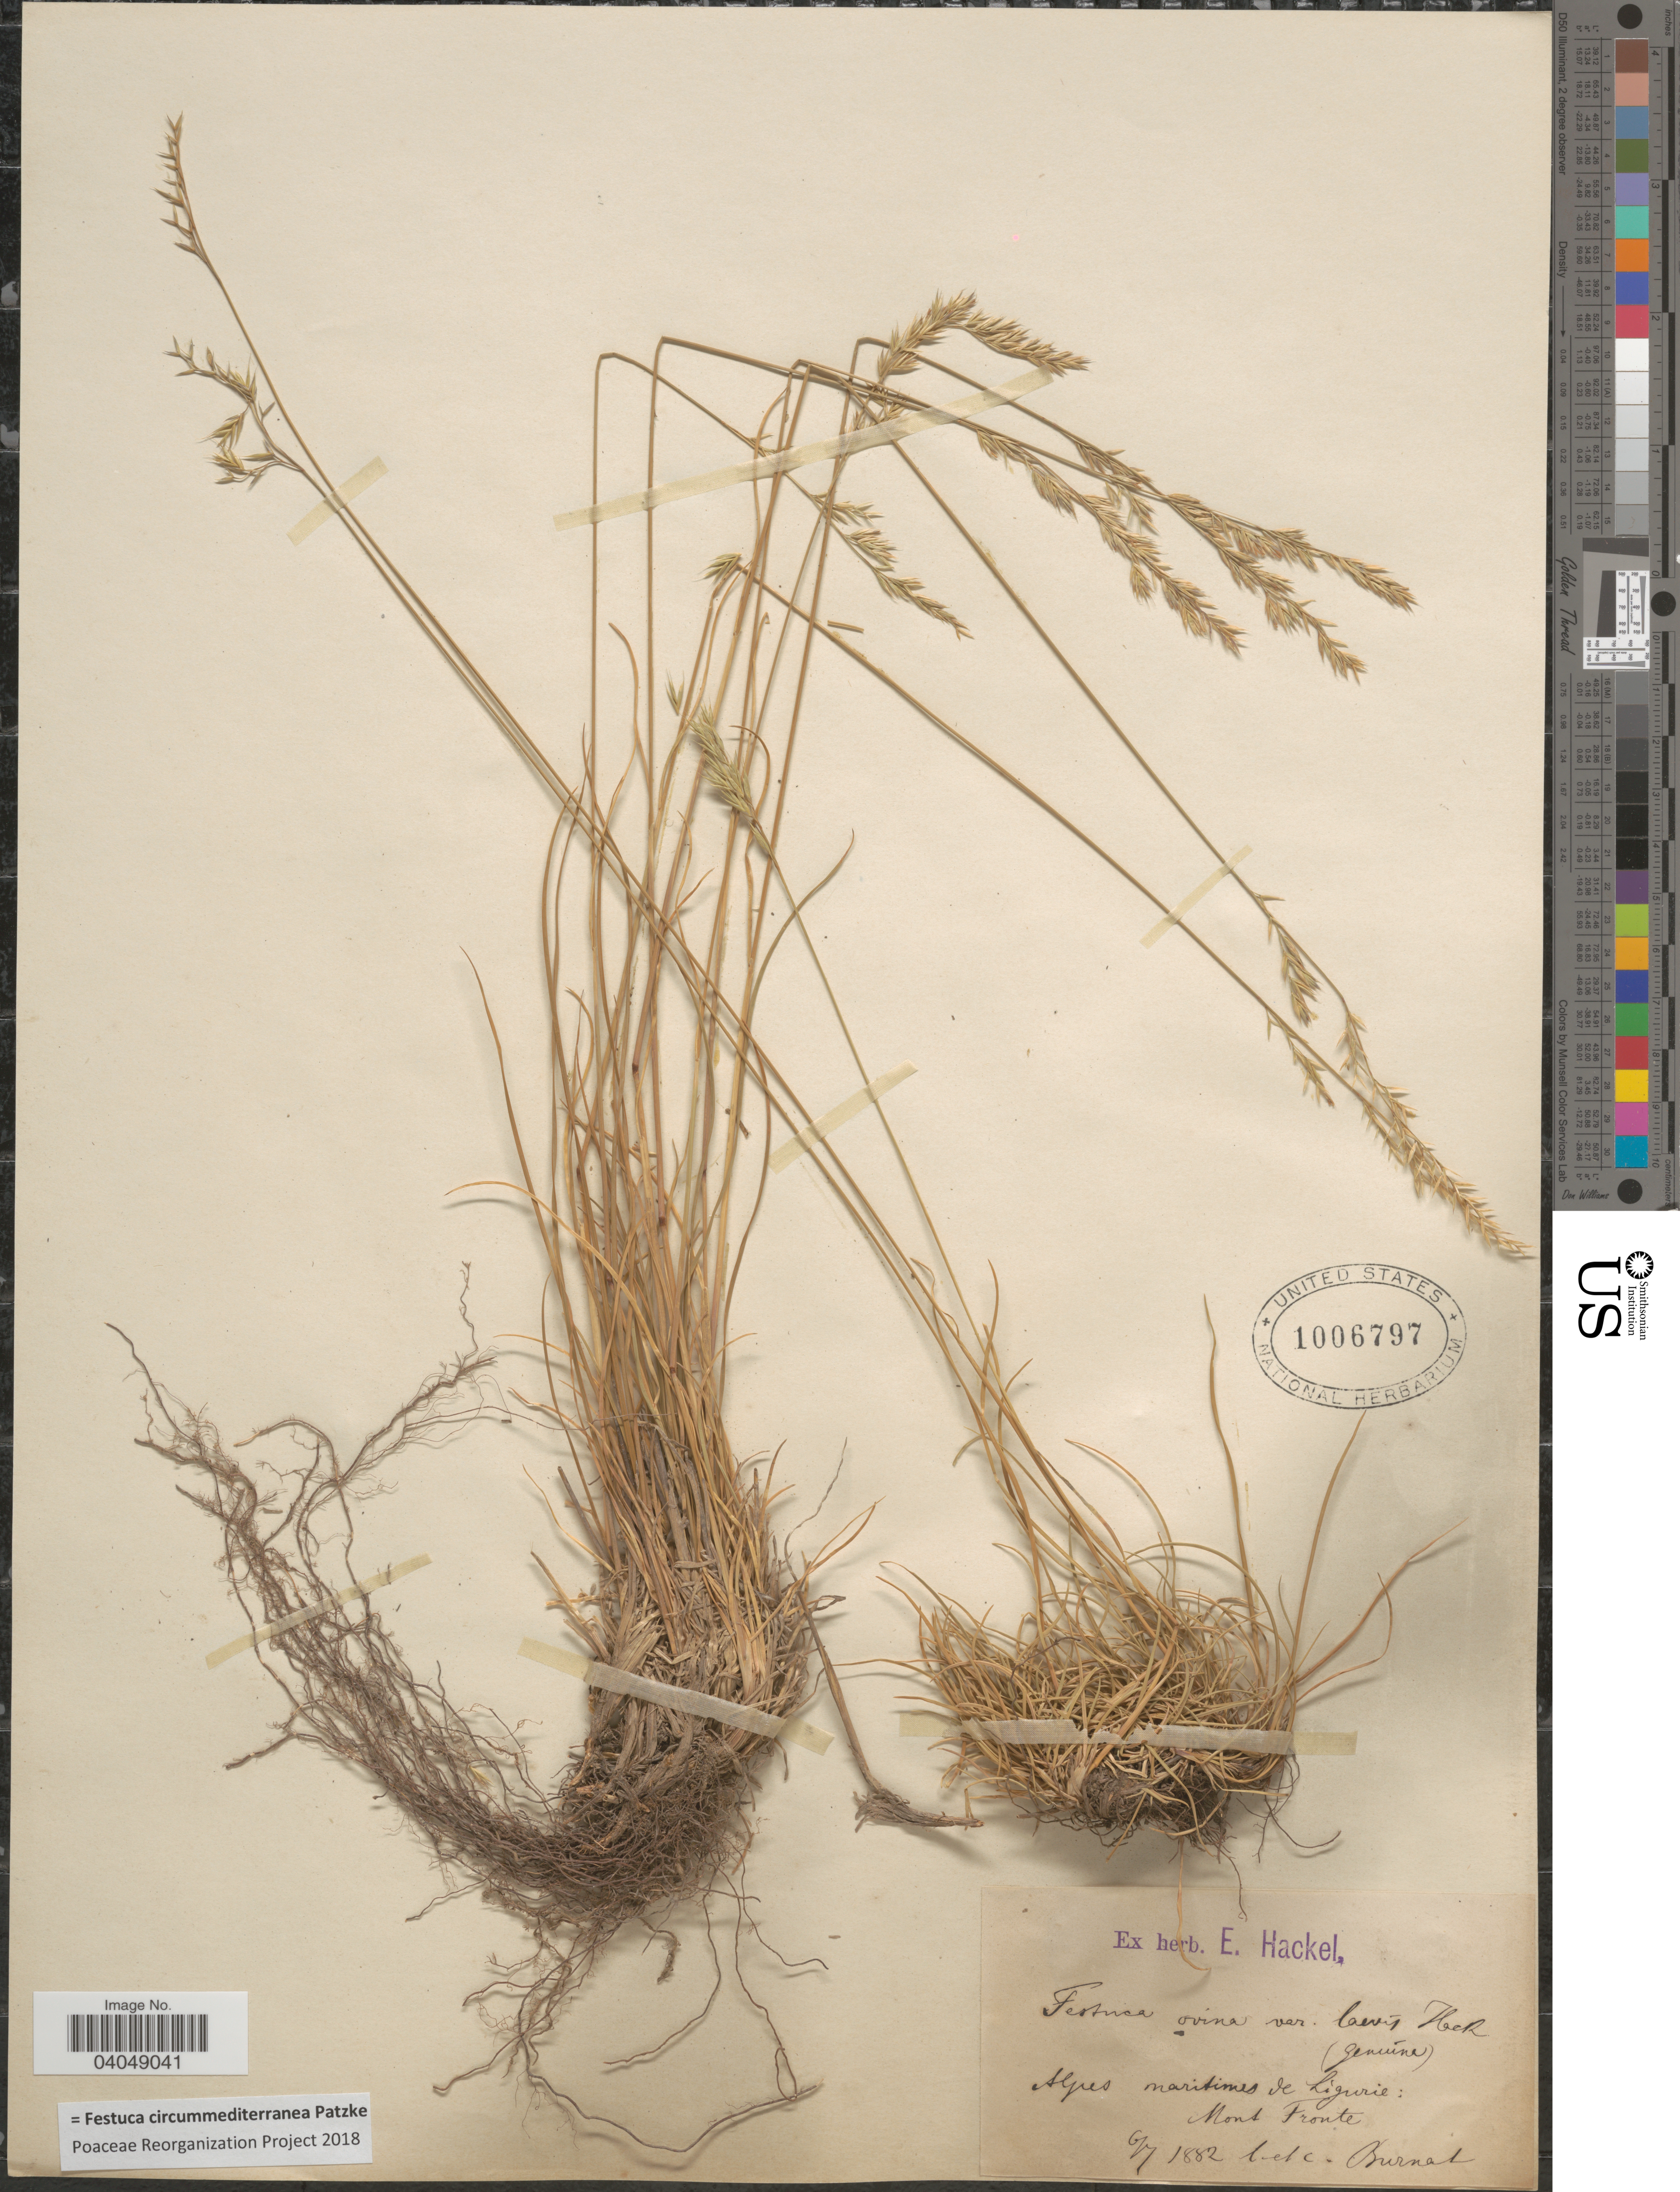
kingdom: Plantae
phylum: Tracheophyta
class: Liliopsida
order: Poales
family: Poaceae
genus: Festuca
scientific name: Festuca circummediterranea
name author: Patzke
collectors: Burnat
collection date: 1882-07-06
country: Italy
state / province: Liguria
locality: Alpes maritimes de Liguria: Mons Fronte.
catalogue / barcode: US 1006797